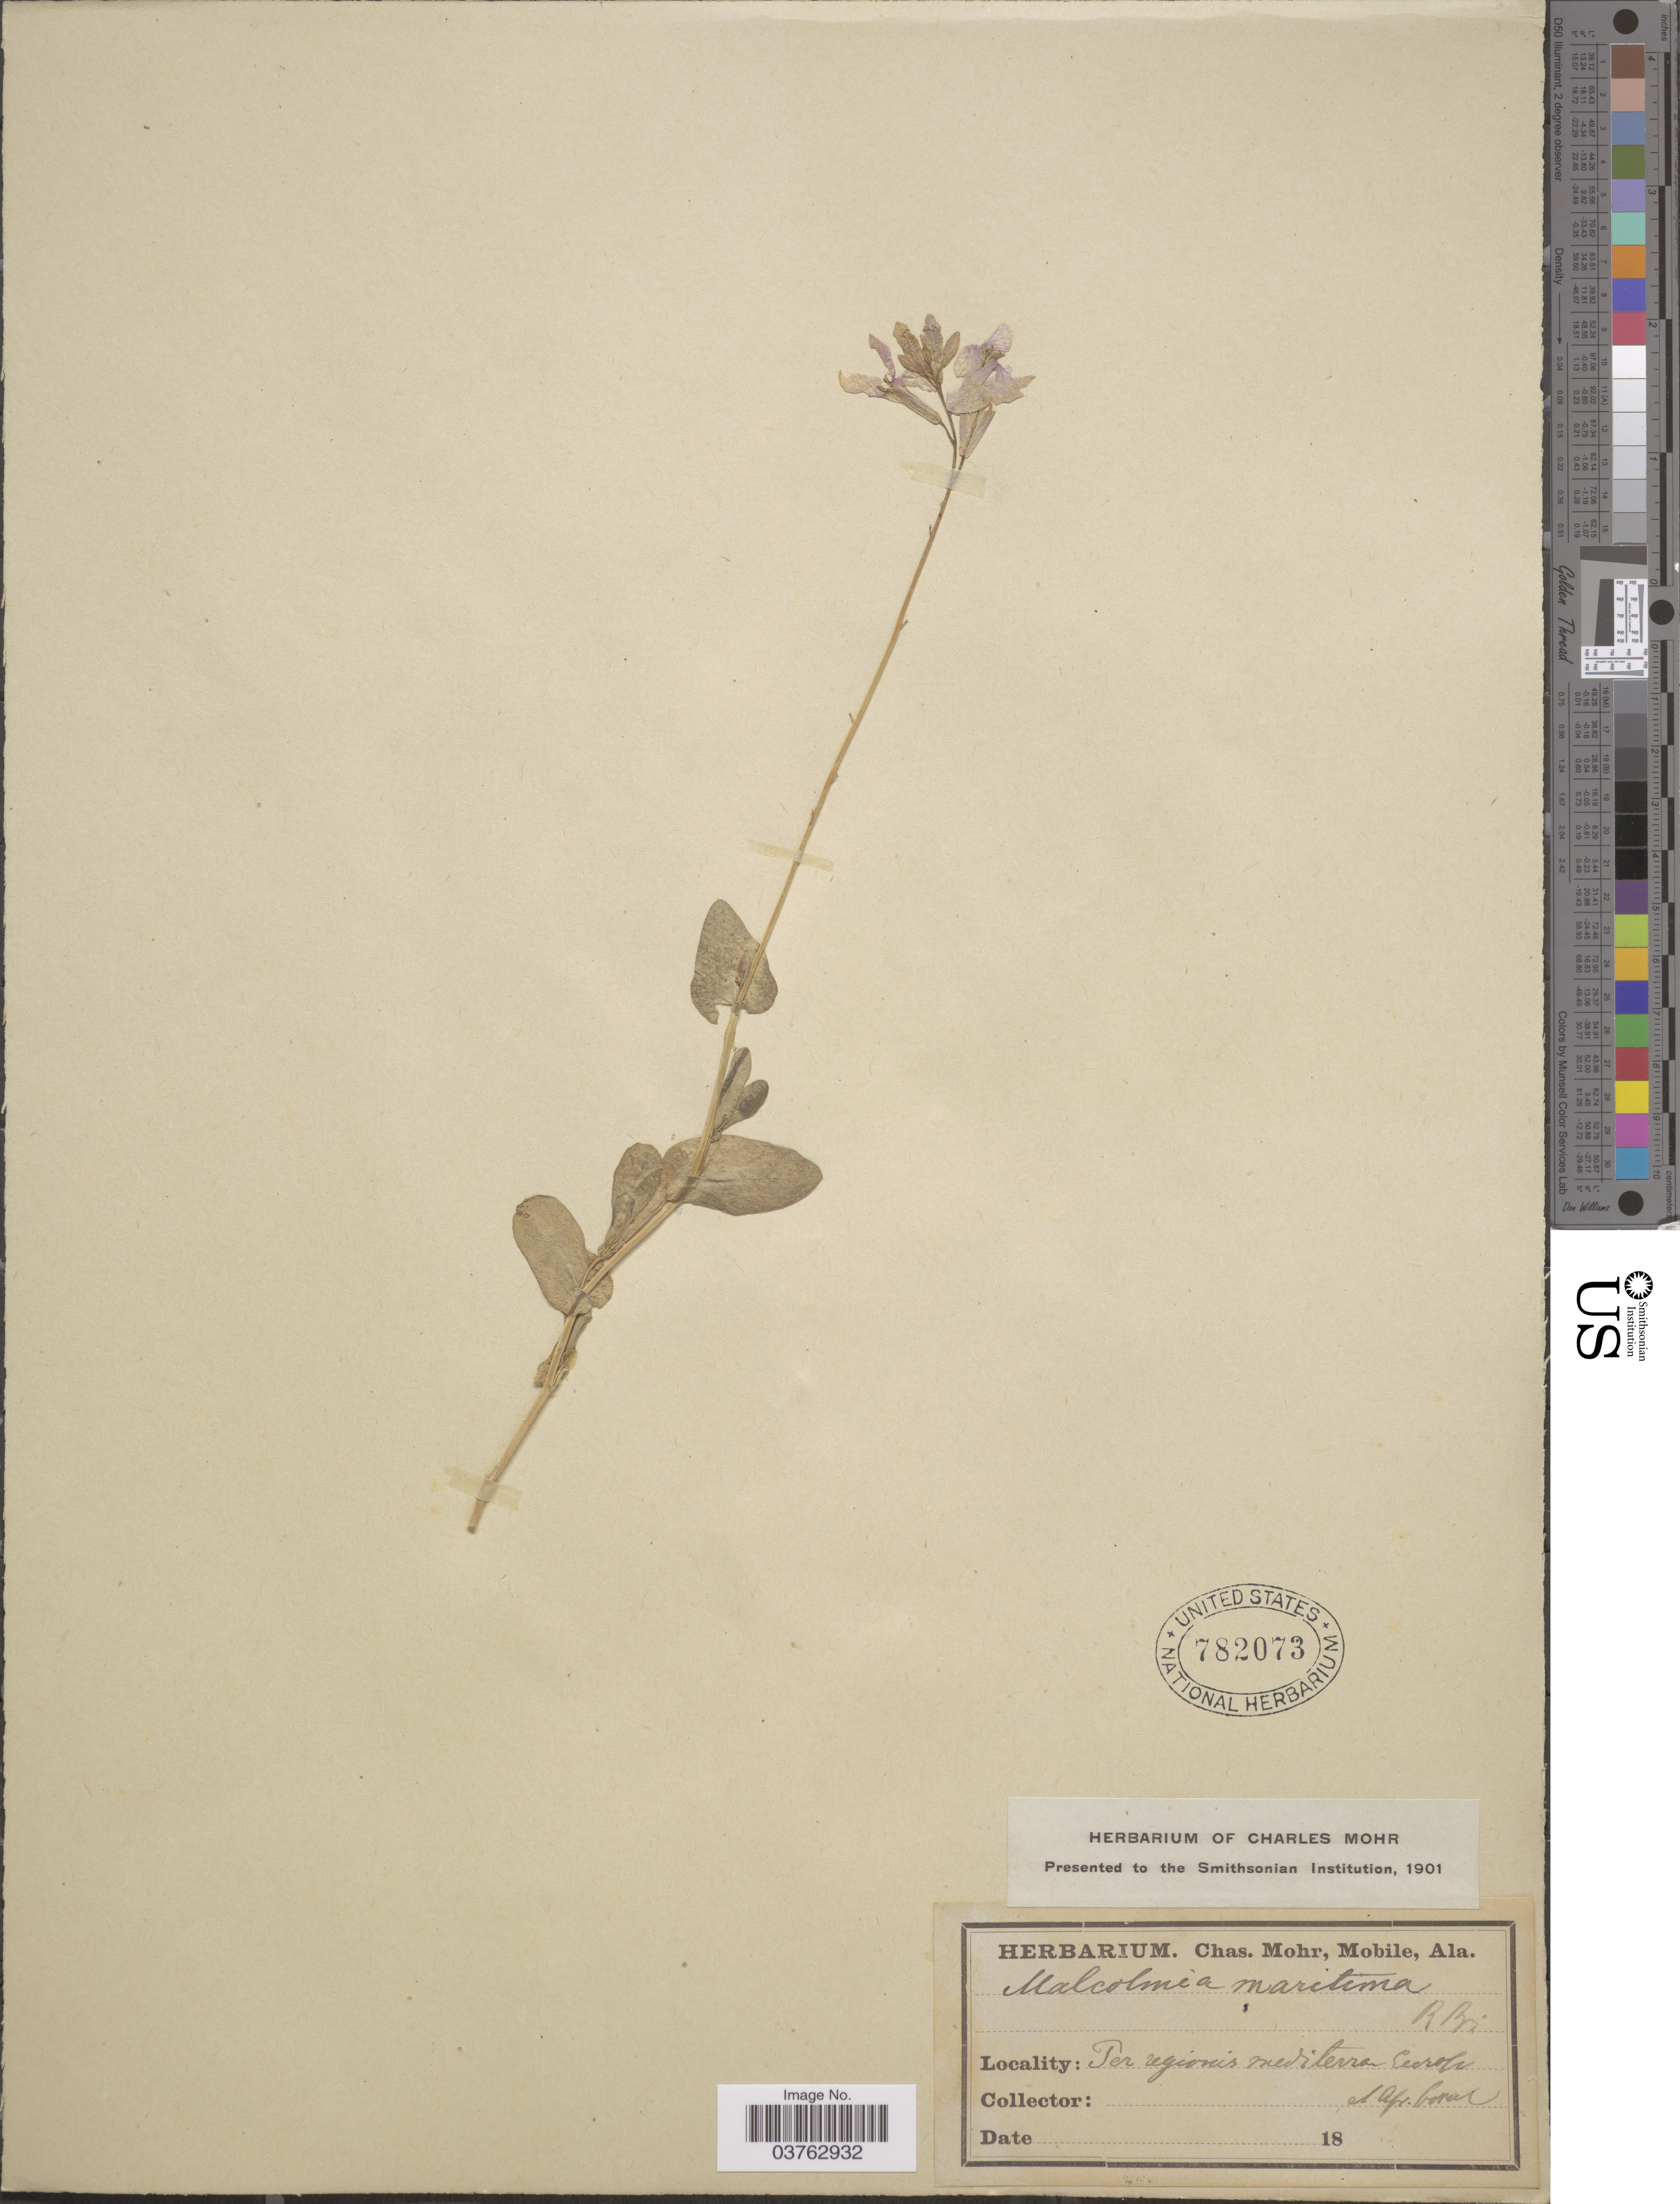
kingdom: Plantae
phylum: Tracheophyta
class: Magnoliopsida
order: Brassicales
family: Brassicaceae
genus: Malcolmia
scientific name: Malcolmia maritima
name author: (L.) W.T. Aiton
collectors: ex herb. Charles Mohr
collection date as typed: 18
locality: Ter regionis mediterran Europe et Alp. Boreal.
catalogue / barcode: US 782073